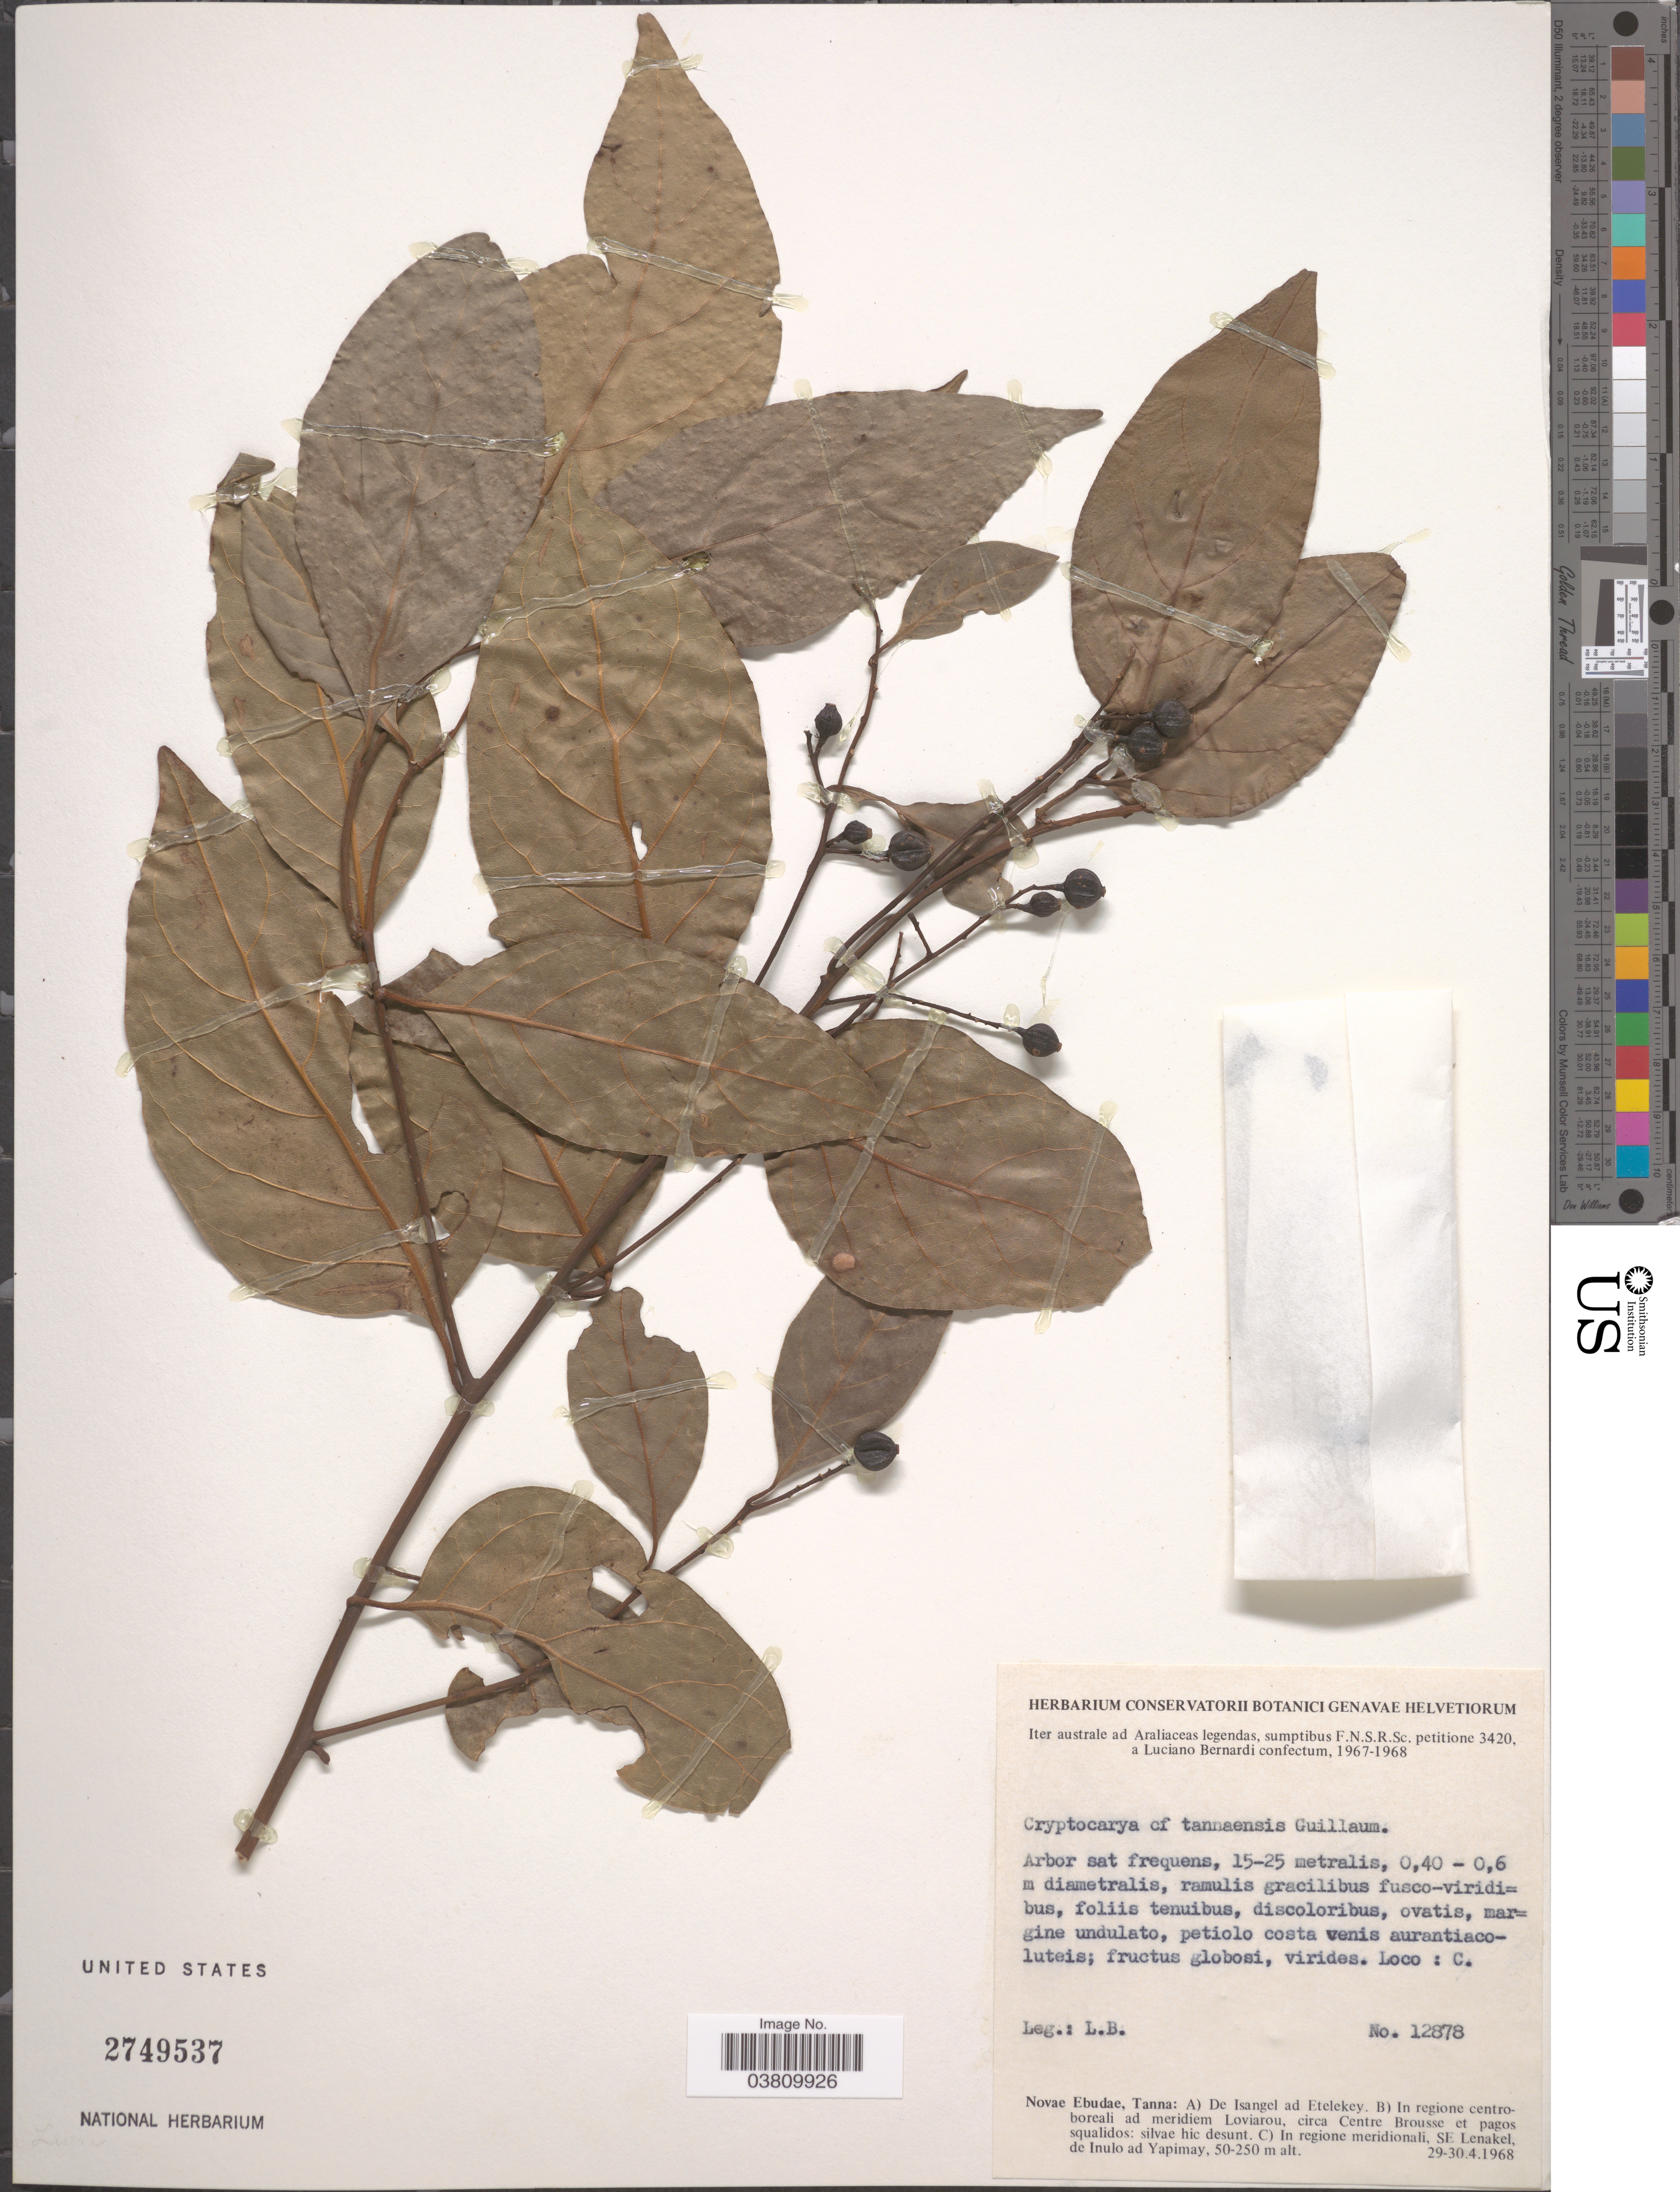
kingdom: Plantae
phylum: Tracheophyta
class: Magnoliopsida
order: Laurales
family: Lauraceae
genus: Cryptocarya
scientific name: Cryptocarya tannaensis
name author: Guillaumin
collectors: L. Bernardi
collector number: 12878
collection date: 1968-04-29/1968-04-30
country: Vanuatu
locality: Novae Ebudae, Tanna: In regione meridionali, SE Lenakel de Inulo ad Yapimay.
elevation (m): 50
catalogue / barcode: US 2749537